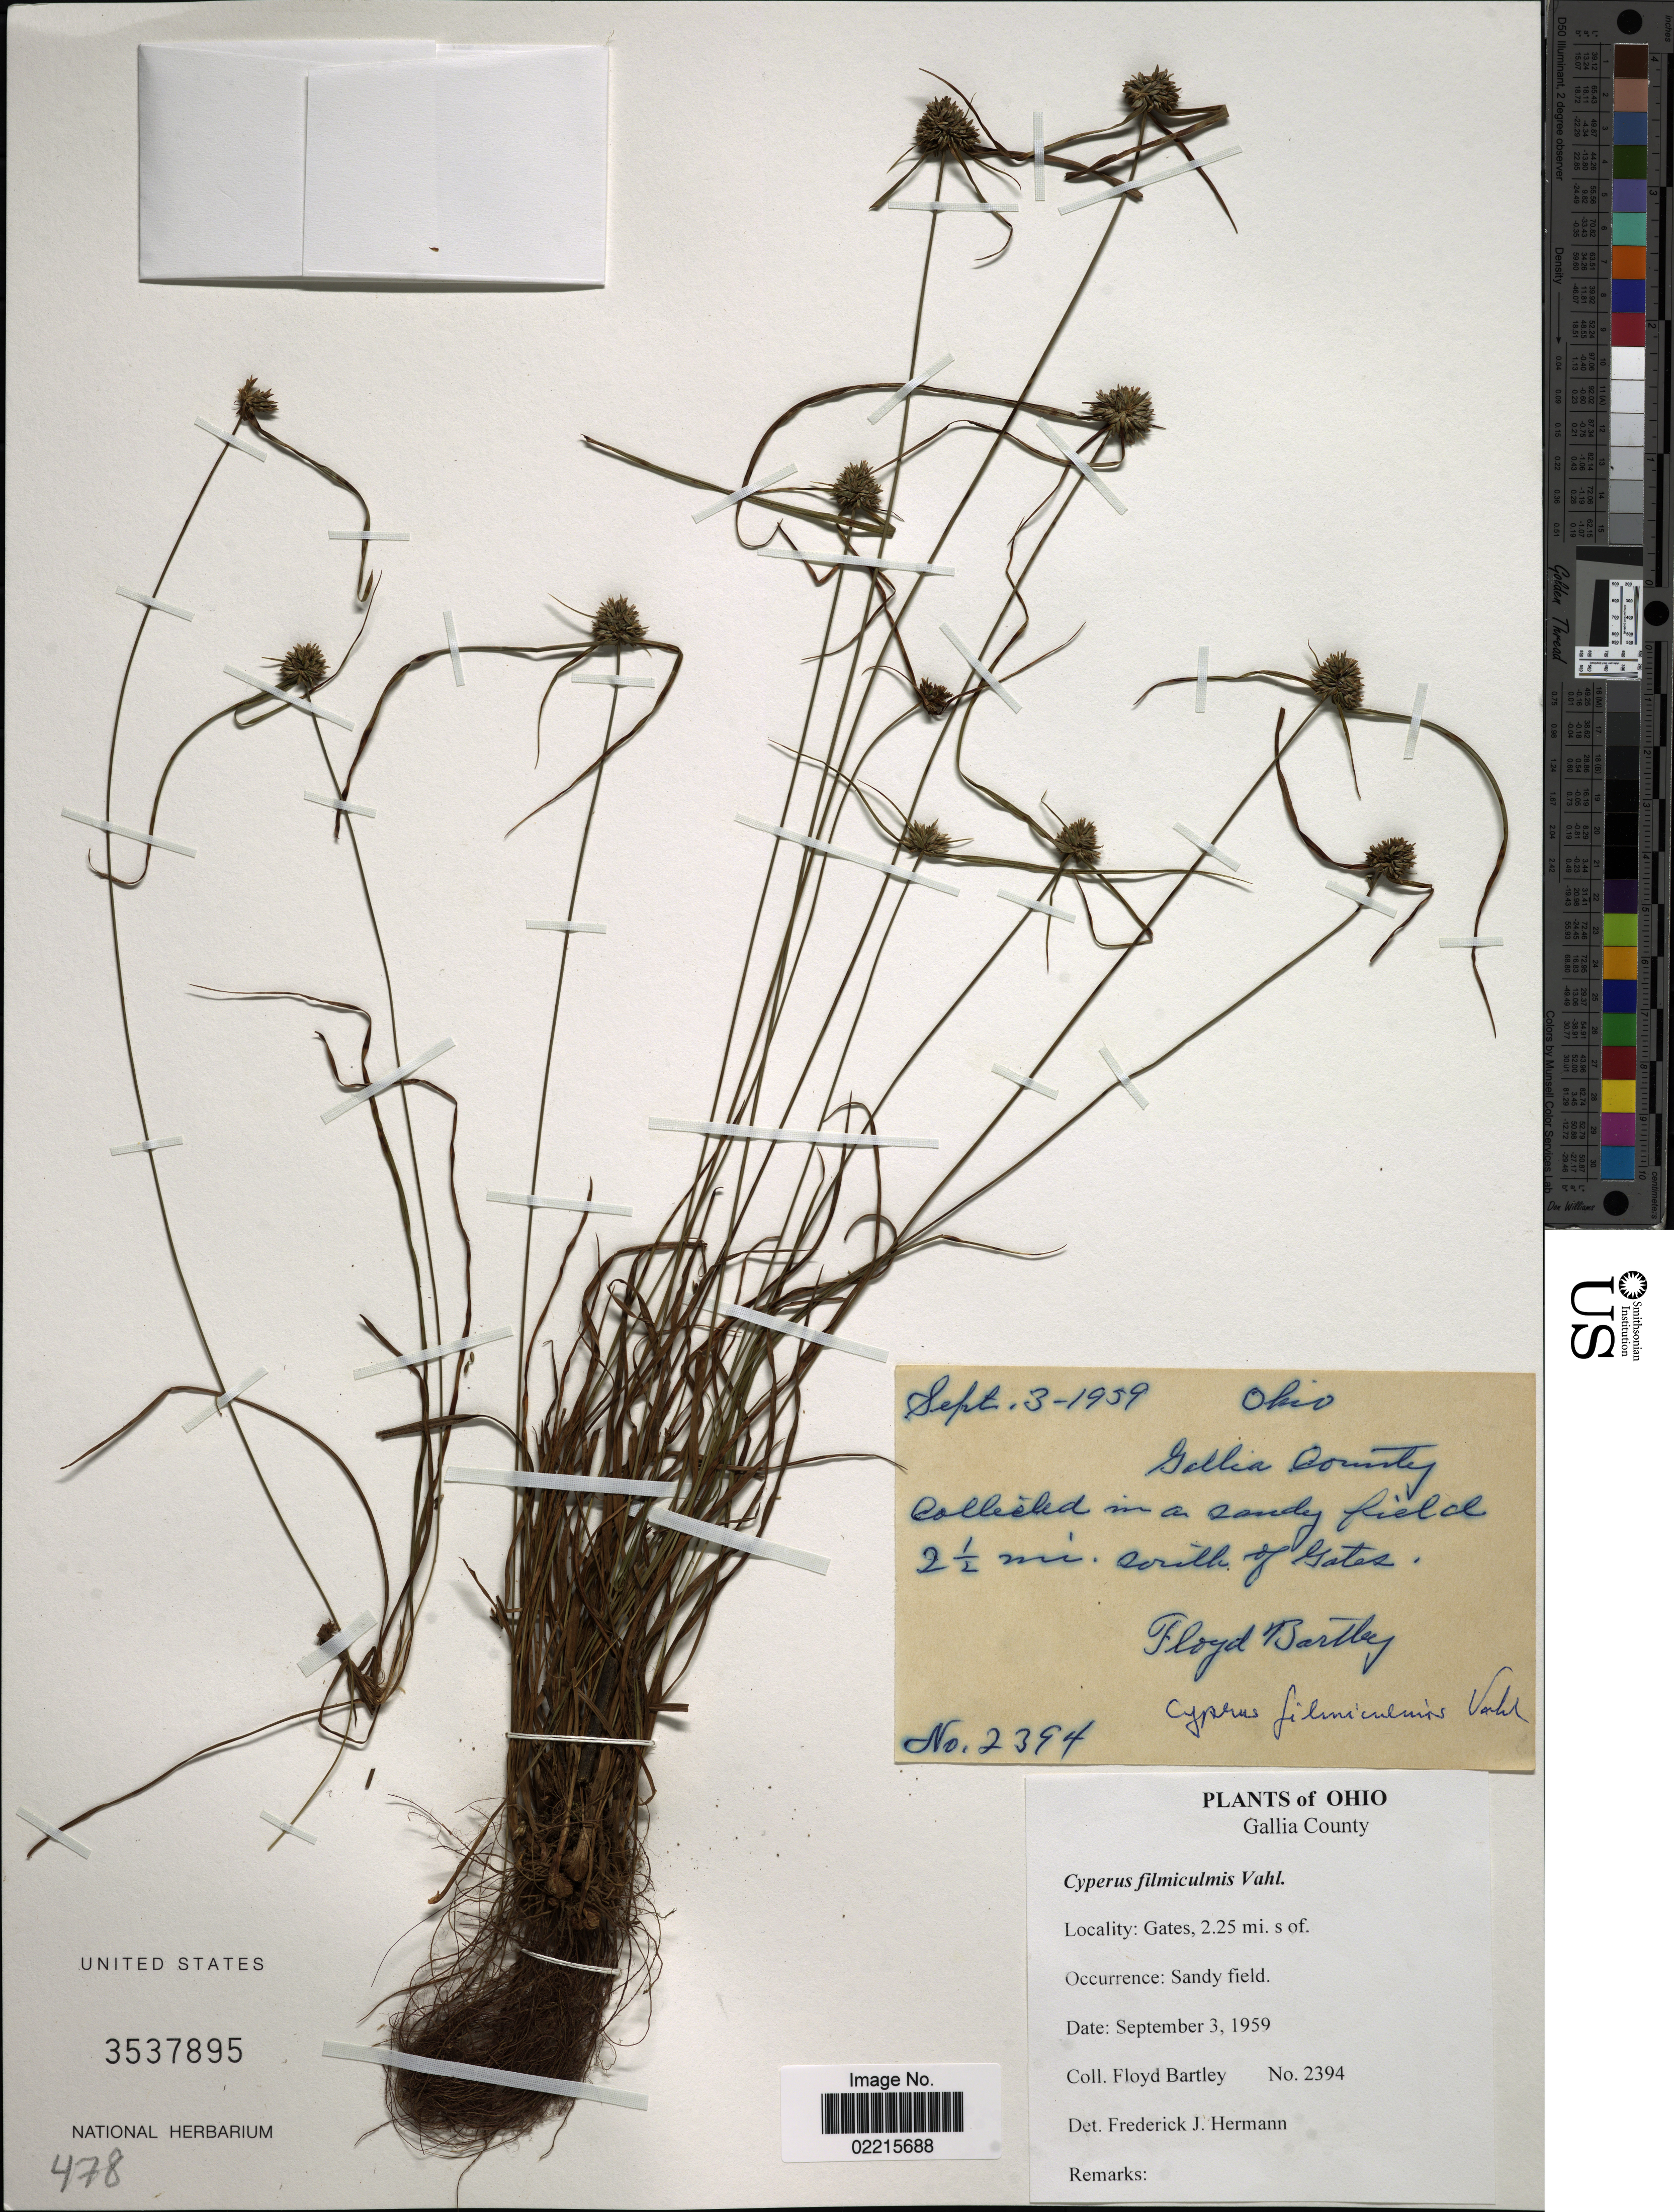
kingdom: Plantae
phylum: Tracheophyta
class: Liliopsida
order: Poales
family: Cyperaceae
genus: Cyperus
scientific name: Cyperus filiculmis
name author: Vahl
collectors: F. Bartley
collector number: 2394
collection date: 1959-09-03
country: United States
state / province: Ohio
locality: Gallia County. Gates, 2.25 mi. s. of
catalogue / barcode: US 3537895